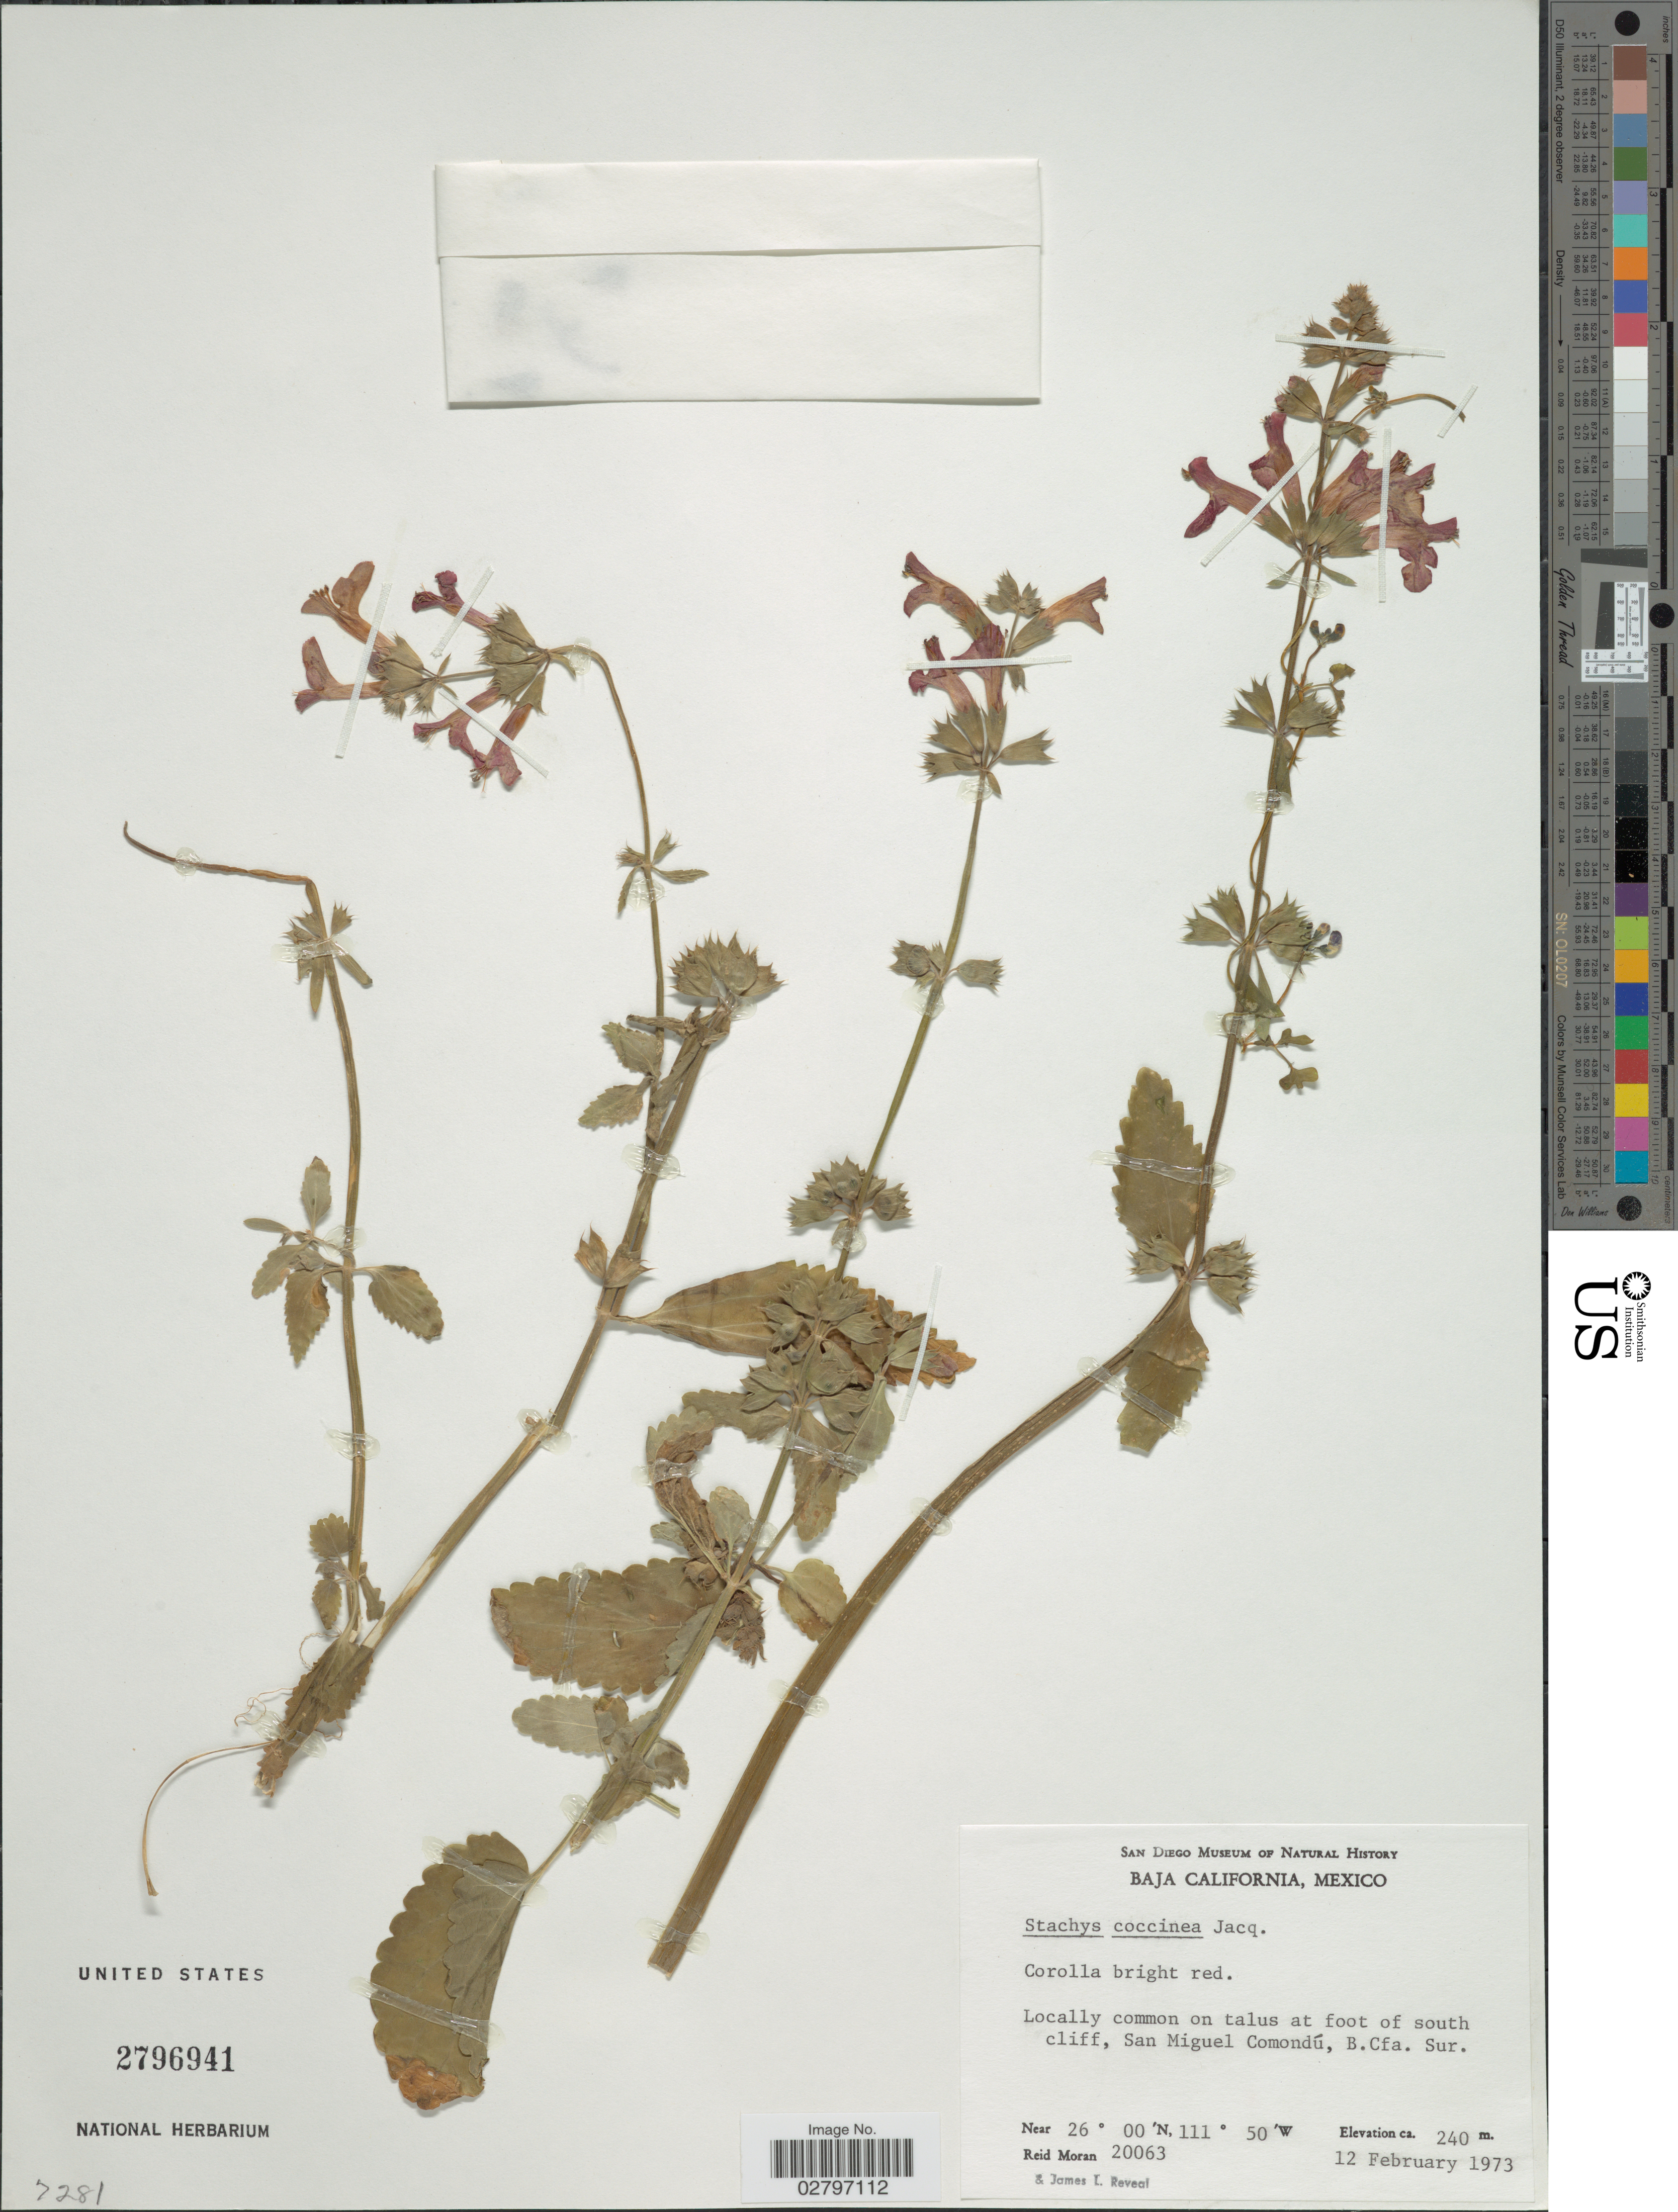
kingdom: Plantae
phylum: Tracheophyta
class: Magnoliopsida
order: Lamiales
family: Lamiaceae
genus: Stachys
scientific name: Stachys coccinea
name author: Ortega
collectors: R. V. Moran & J. L. Reveal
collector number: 20063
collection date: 1973-02-12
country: Mexico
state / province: Baja California Sur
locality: Locally common on talus at foot of south cliff, San Miguel Comondú, B. Cfa. Sur.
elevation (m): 240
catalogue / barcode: US 2796941